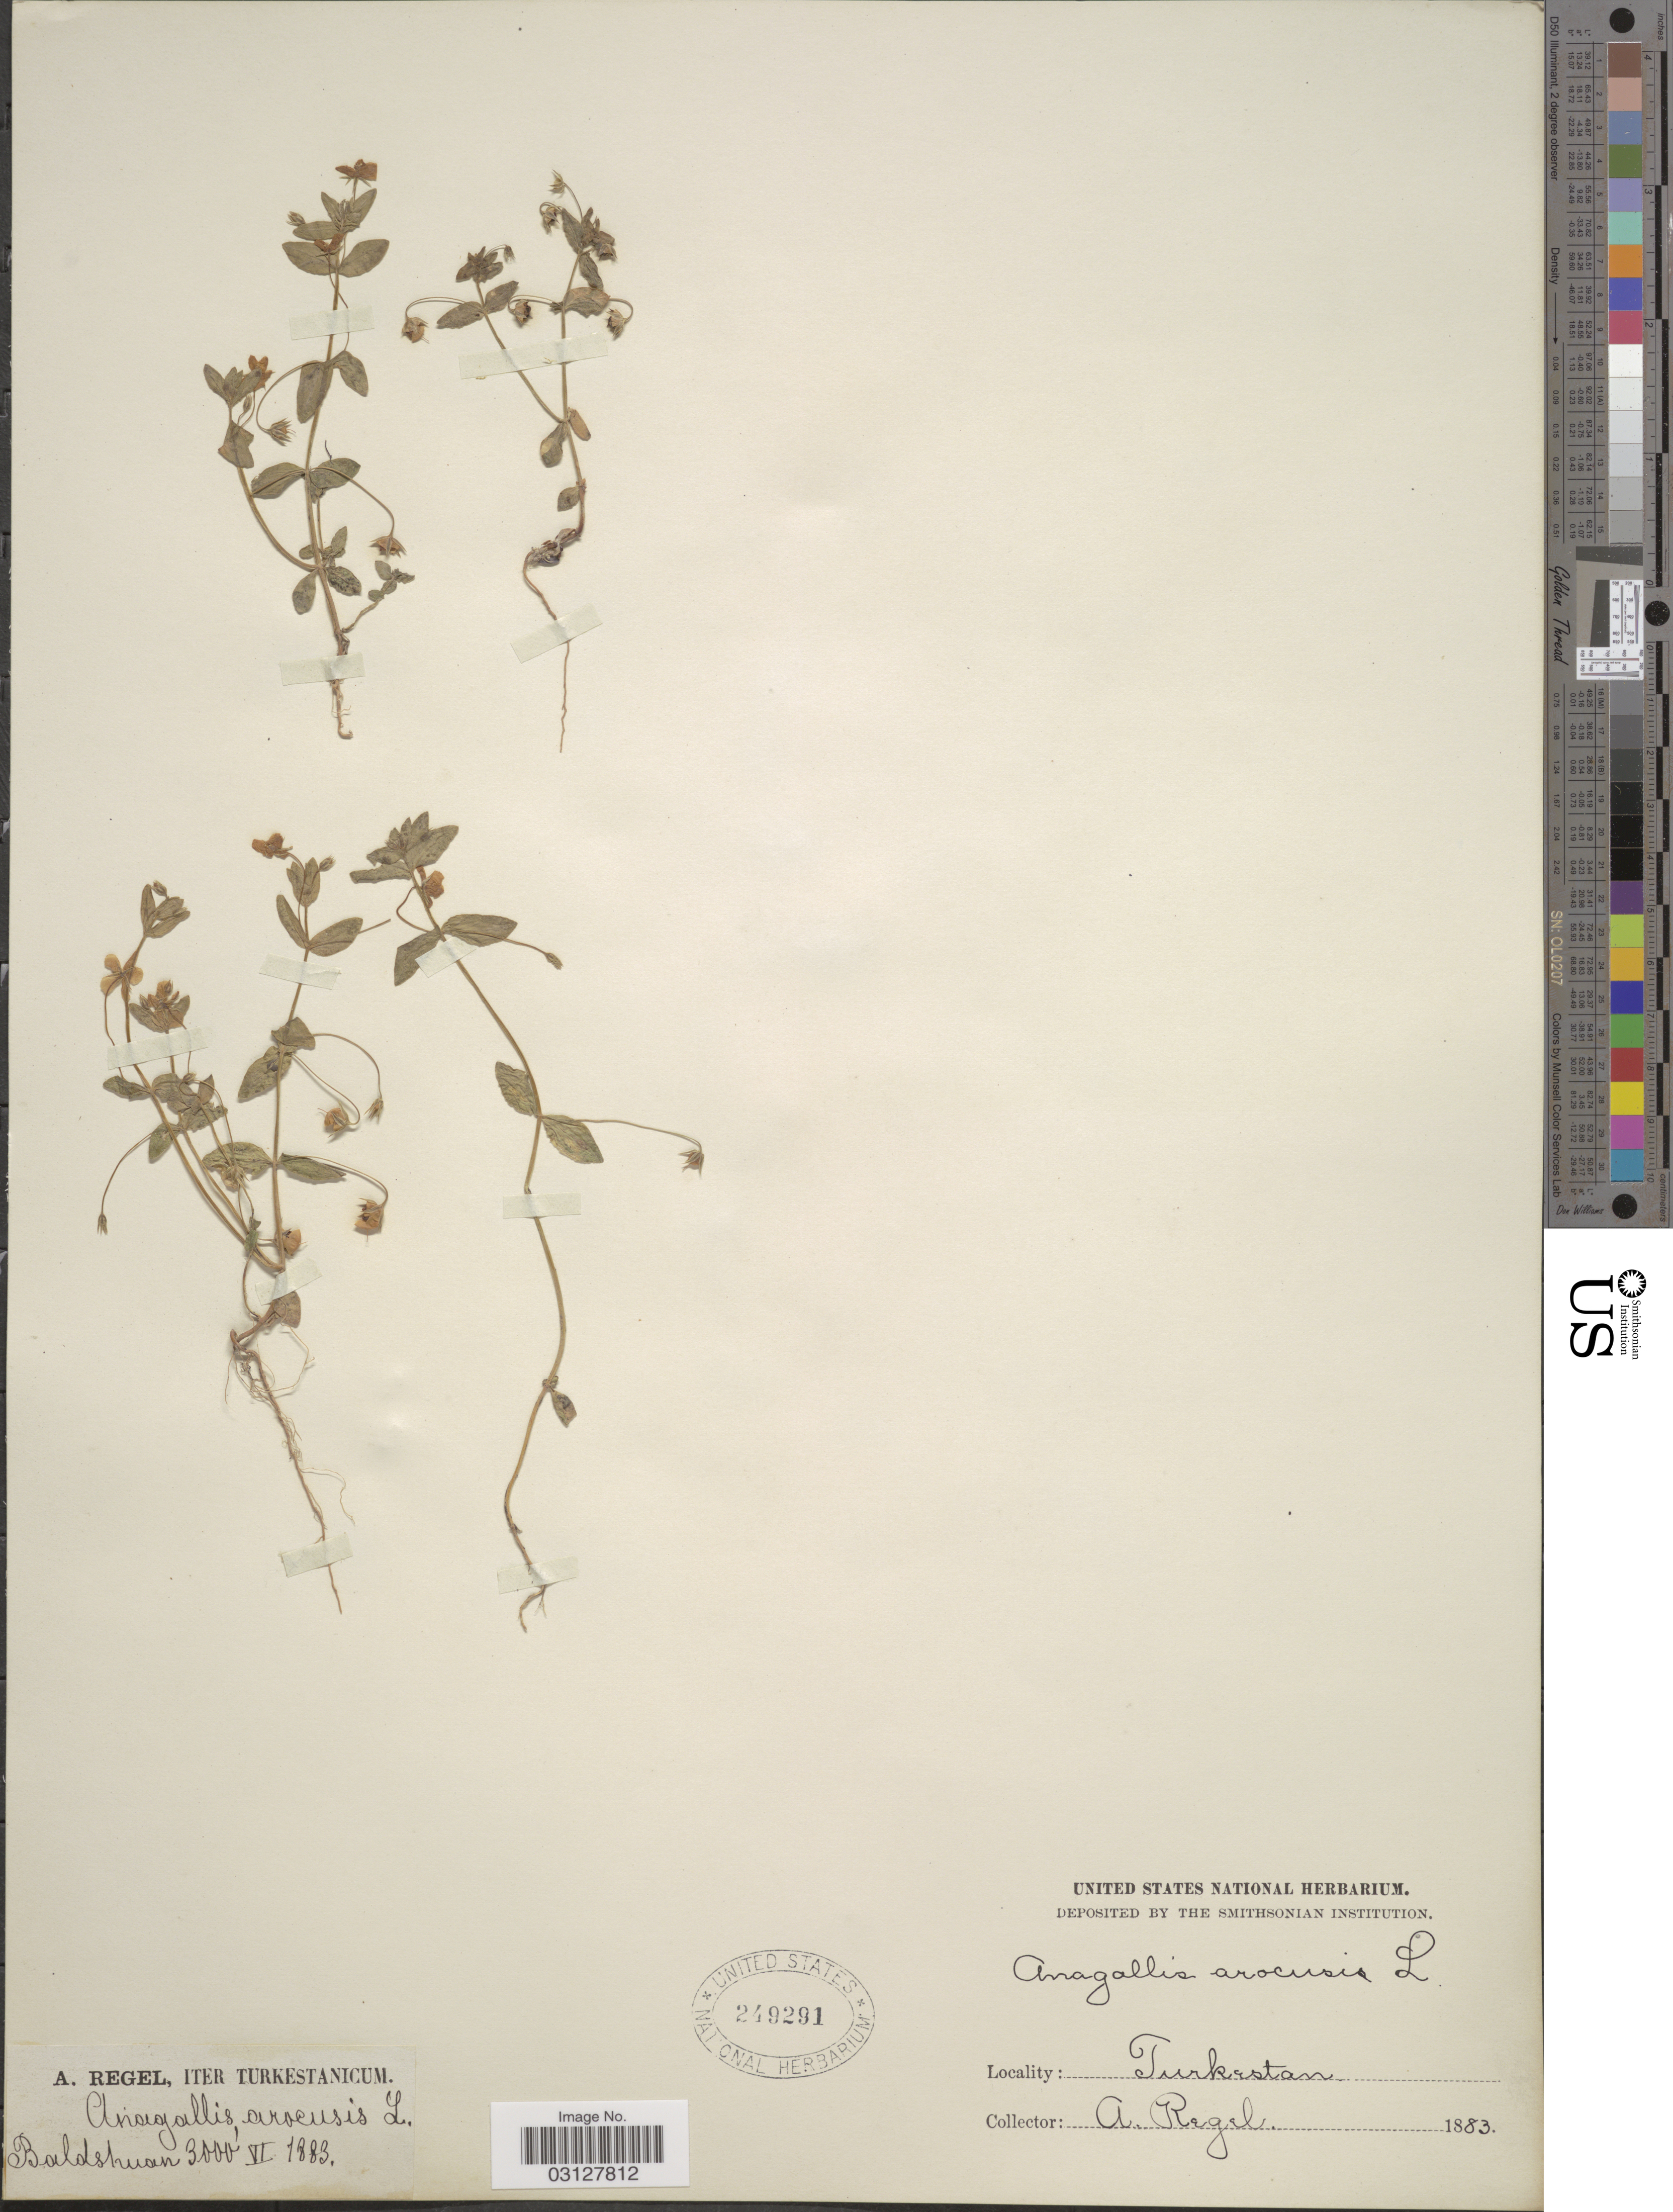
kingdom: Plantae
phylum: Tracheophyta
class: Magnoliopsida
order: Ericales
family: Primulaceae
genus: Anagallis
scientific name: Anagallis arvensis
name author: L.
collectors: A. Regel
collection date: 1883-06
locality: Baldshuan, Turkestan.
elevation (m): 914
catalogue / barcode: US 249291